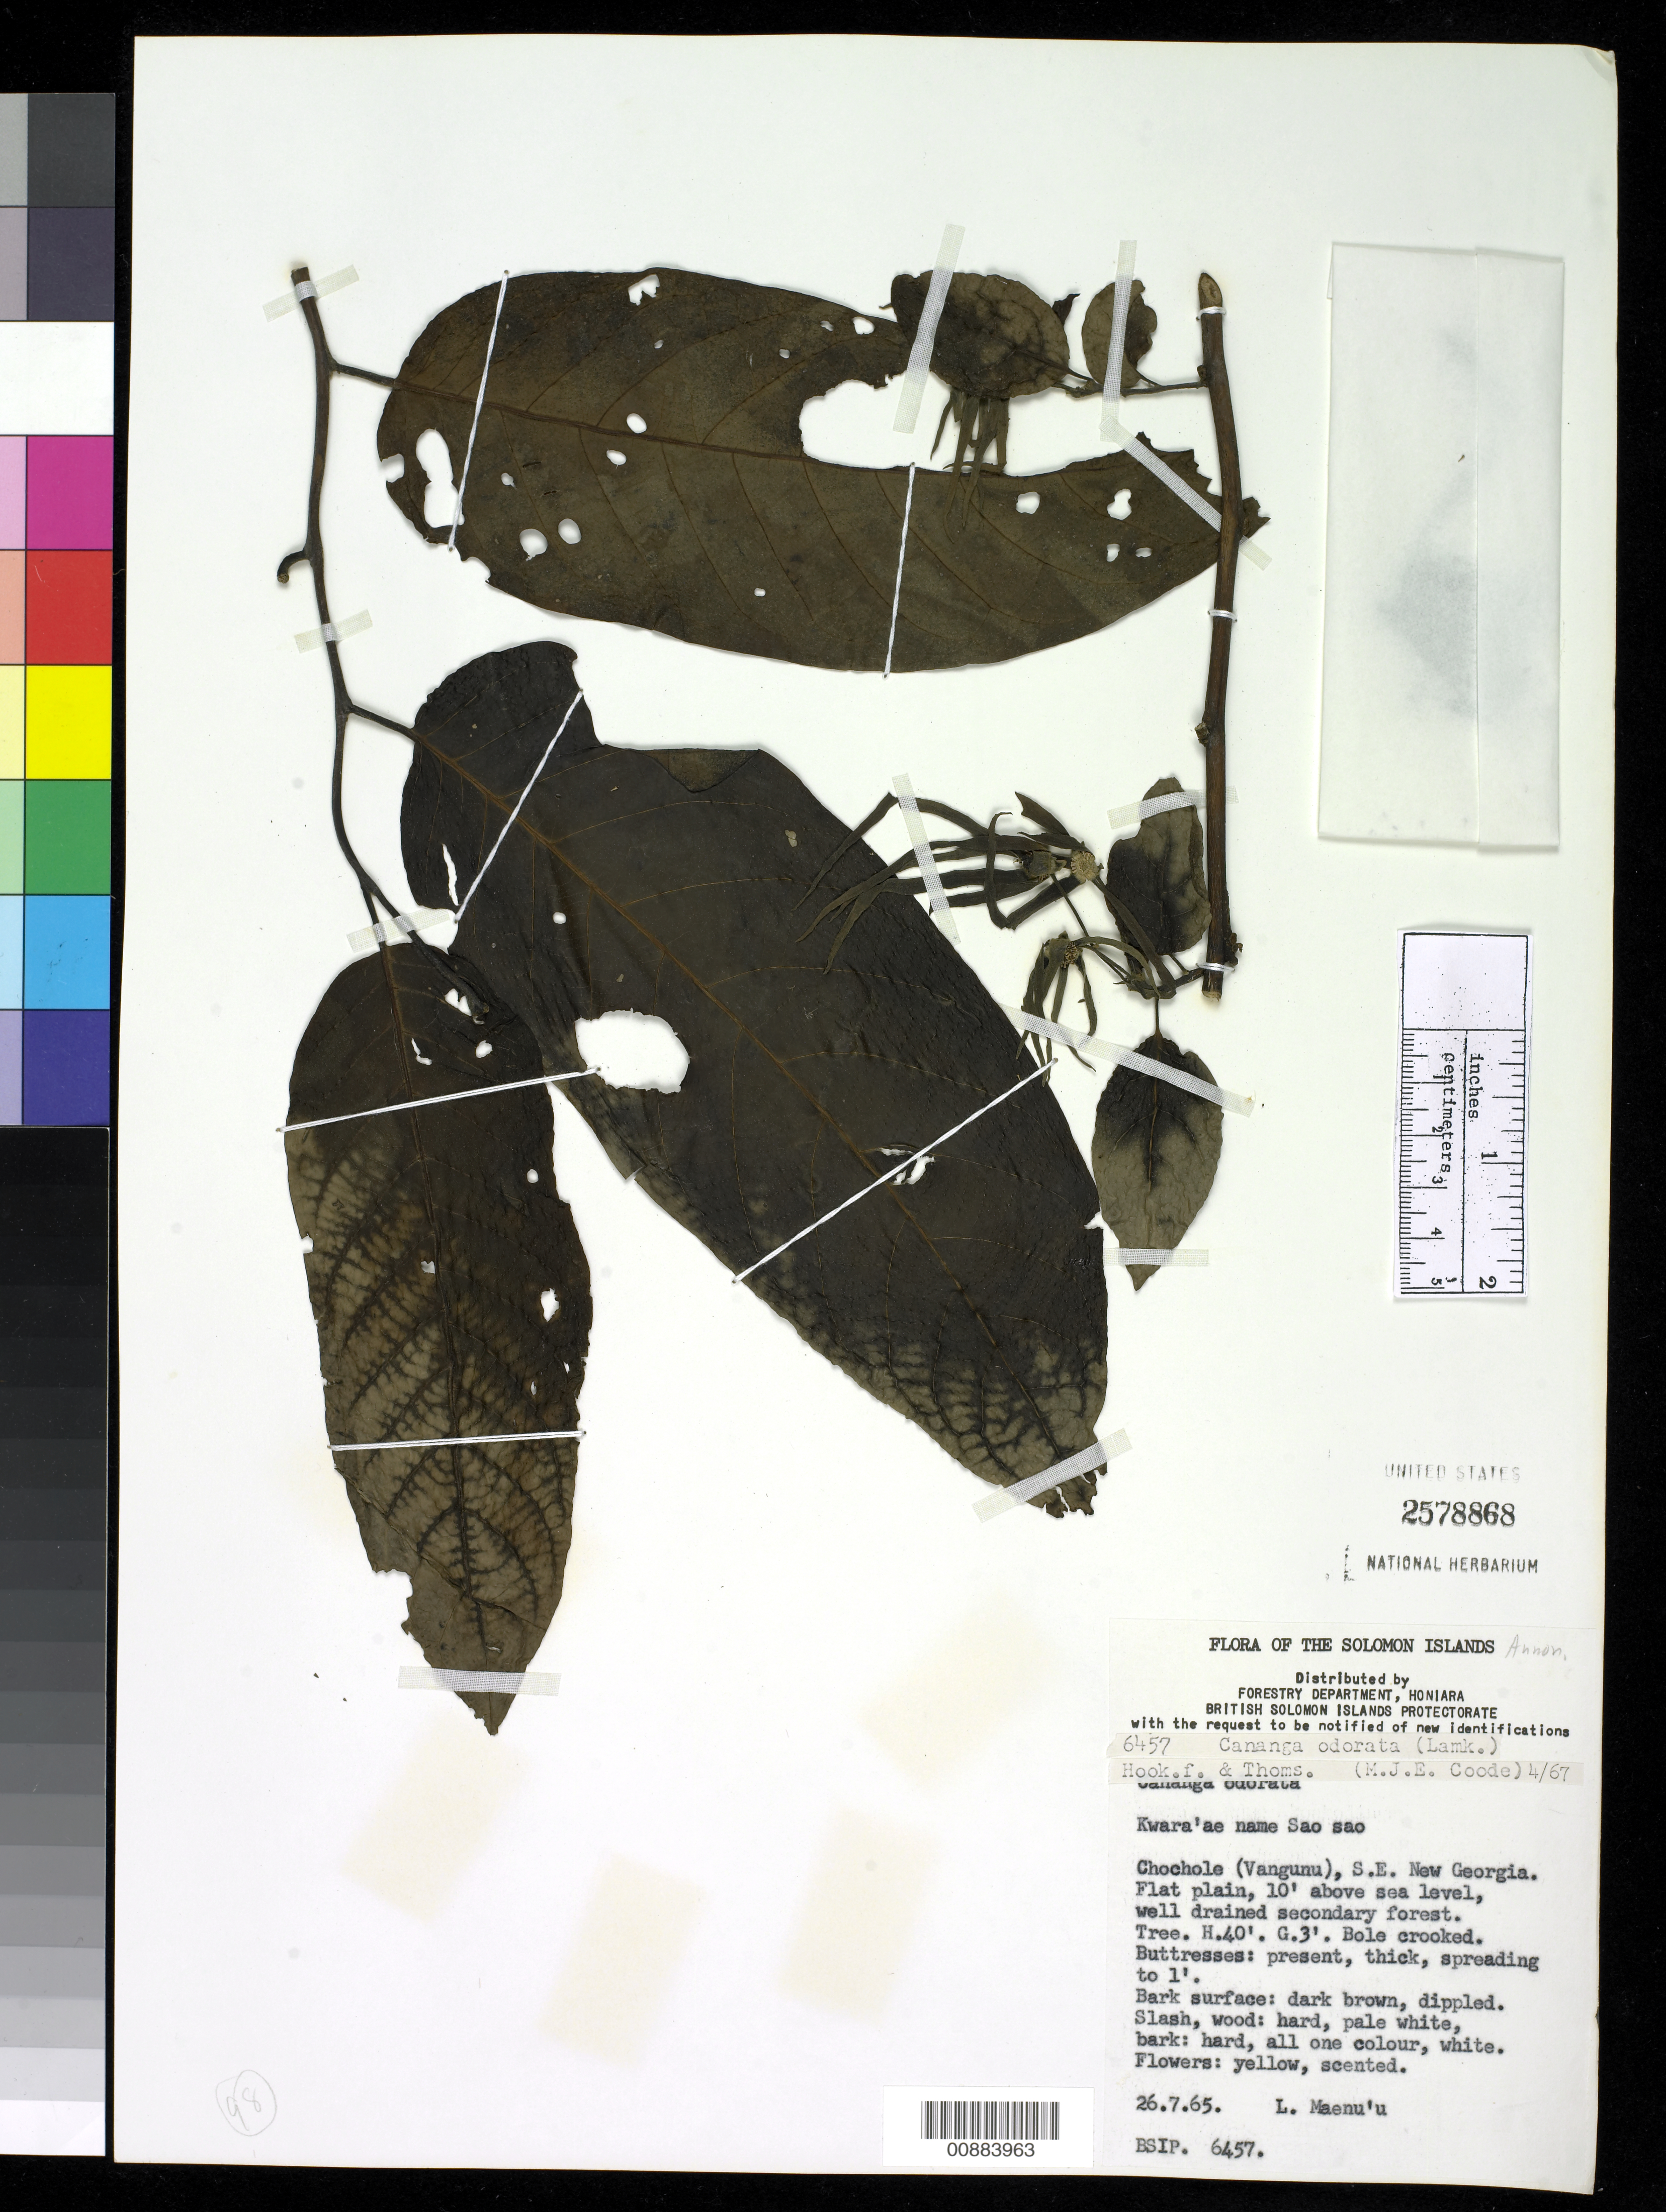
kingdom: Plantae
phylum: Tracheophyta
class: Magnoliopsida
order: Magnoliales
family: Annonaceae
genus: Cananga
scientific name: Cananga odorata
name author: (Lam.) Hook. f. & Thomson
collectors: L. Maenu'u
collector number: BSIP 6457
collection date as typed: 26 Jul 1965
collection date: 1965-07-26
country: Solomon Islands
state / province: Western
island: Vangunu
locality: Chochole (Vangunu), South East New Georgia, flat plain.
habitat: Well drained secondary forest.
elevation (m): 3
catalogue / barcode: US 2578868